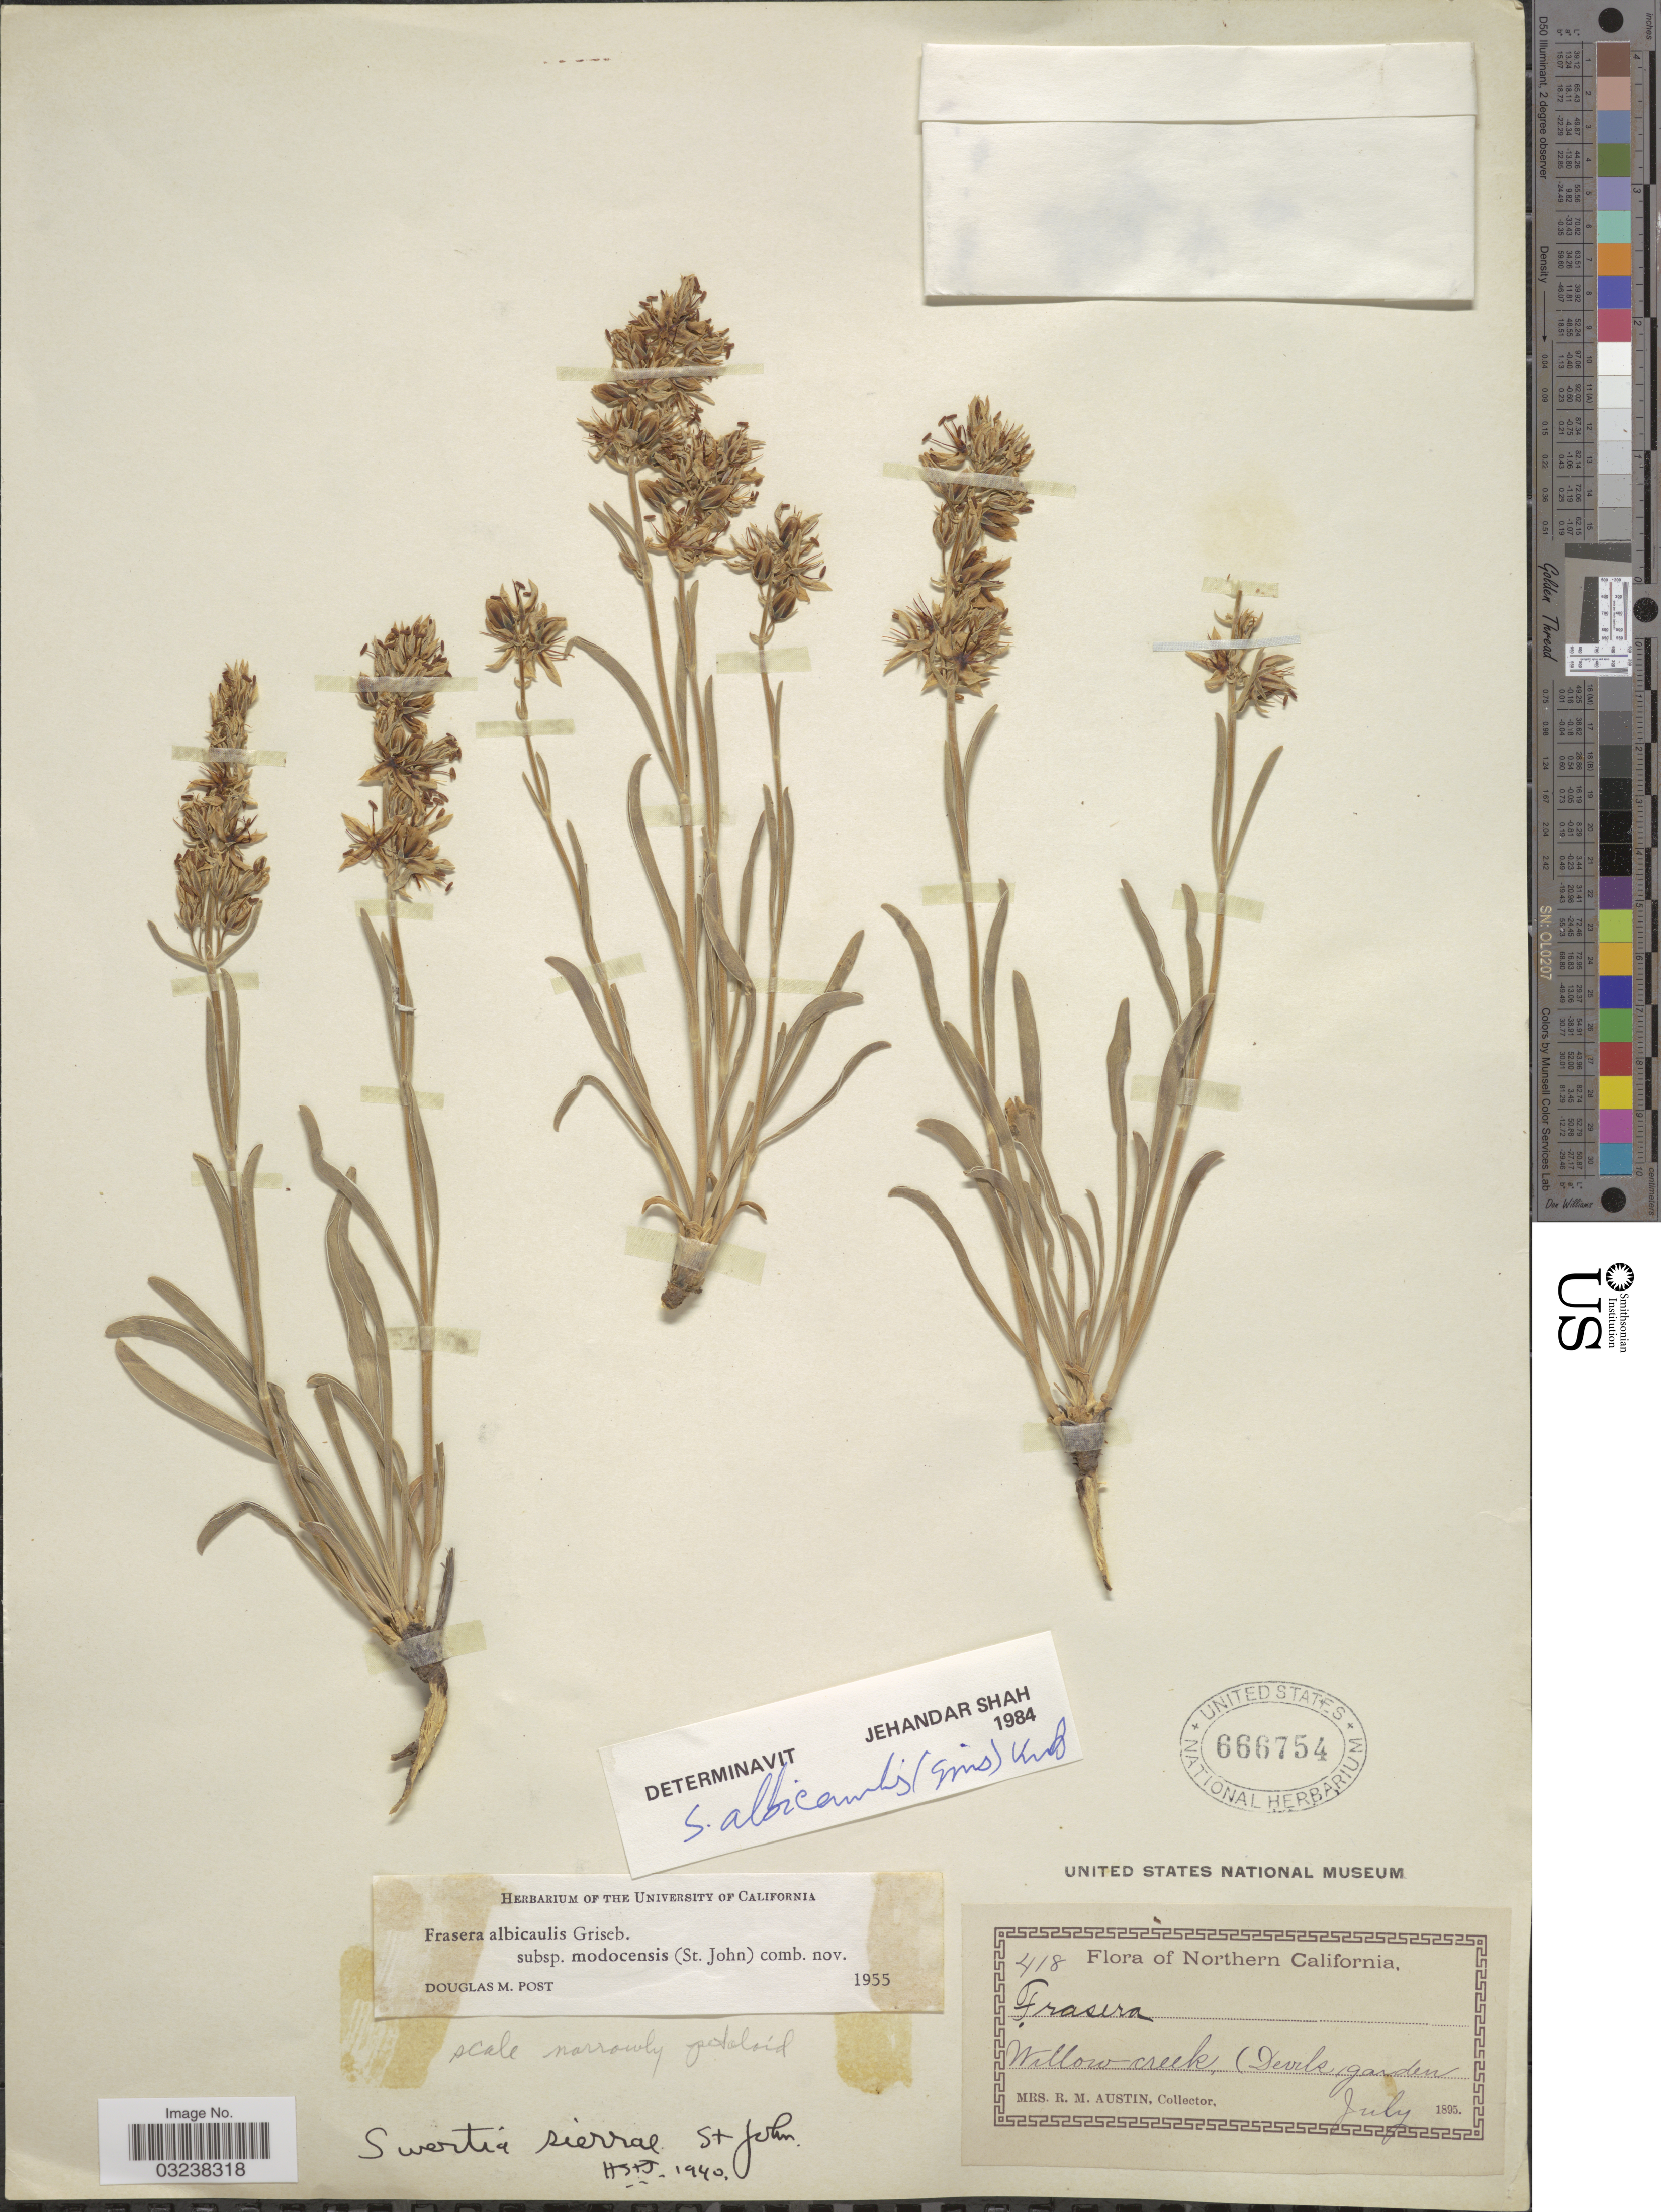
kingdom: Plantae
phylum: Tracheophyta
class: Magnoliopsida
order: Gentianales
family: Gentianaceae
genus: Swertia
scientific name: Swertia albicaulis var. modocensis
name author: (H. St. John) T.N. Ho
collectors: R. Austin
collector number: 418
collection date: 1895-07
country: United States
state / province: California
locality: Northern California. Willow Creek, (Devils garden.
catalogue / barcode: US 666754